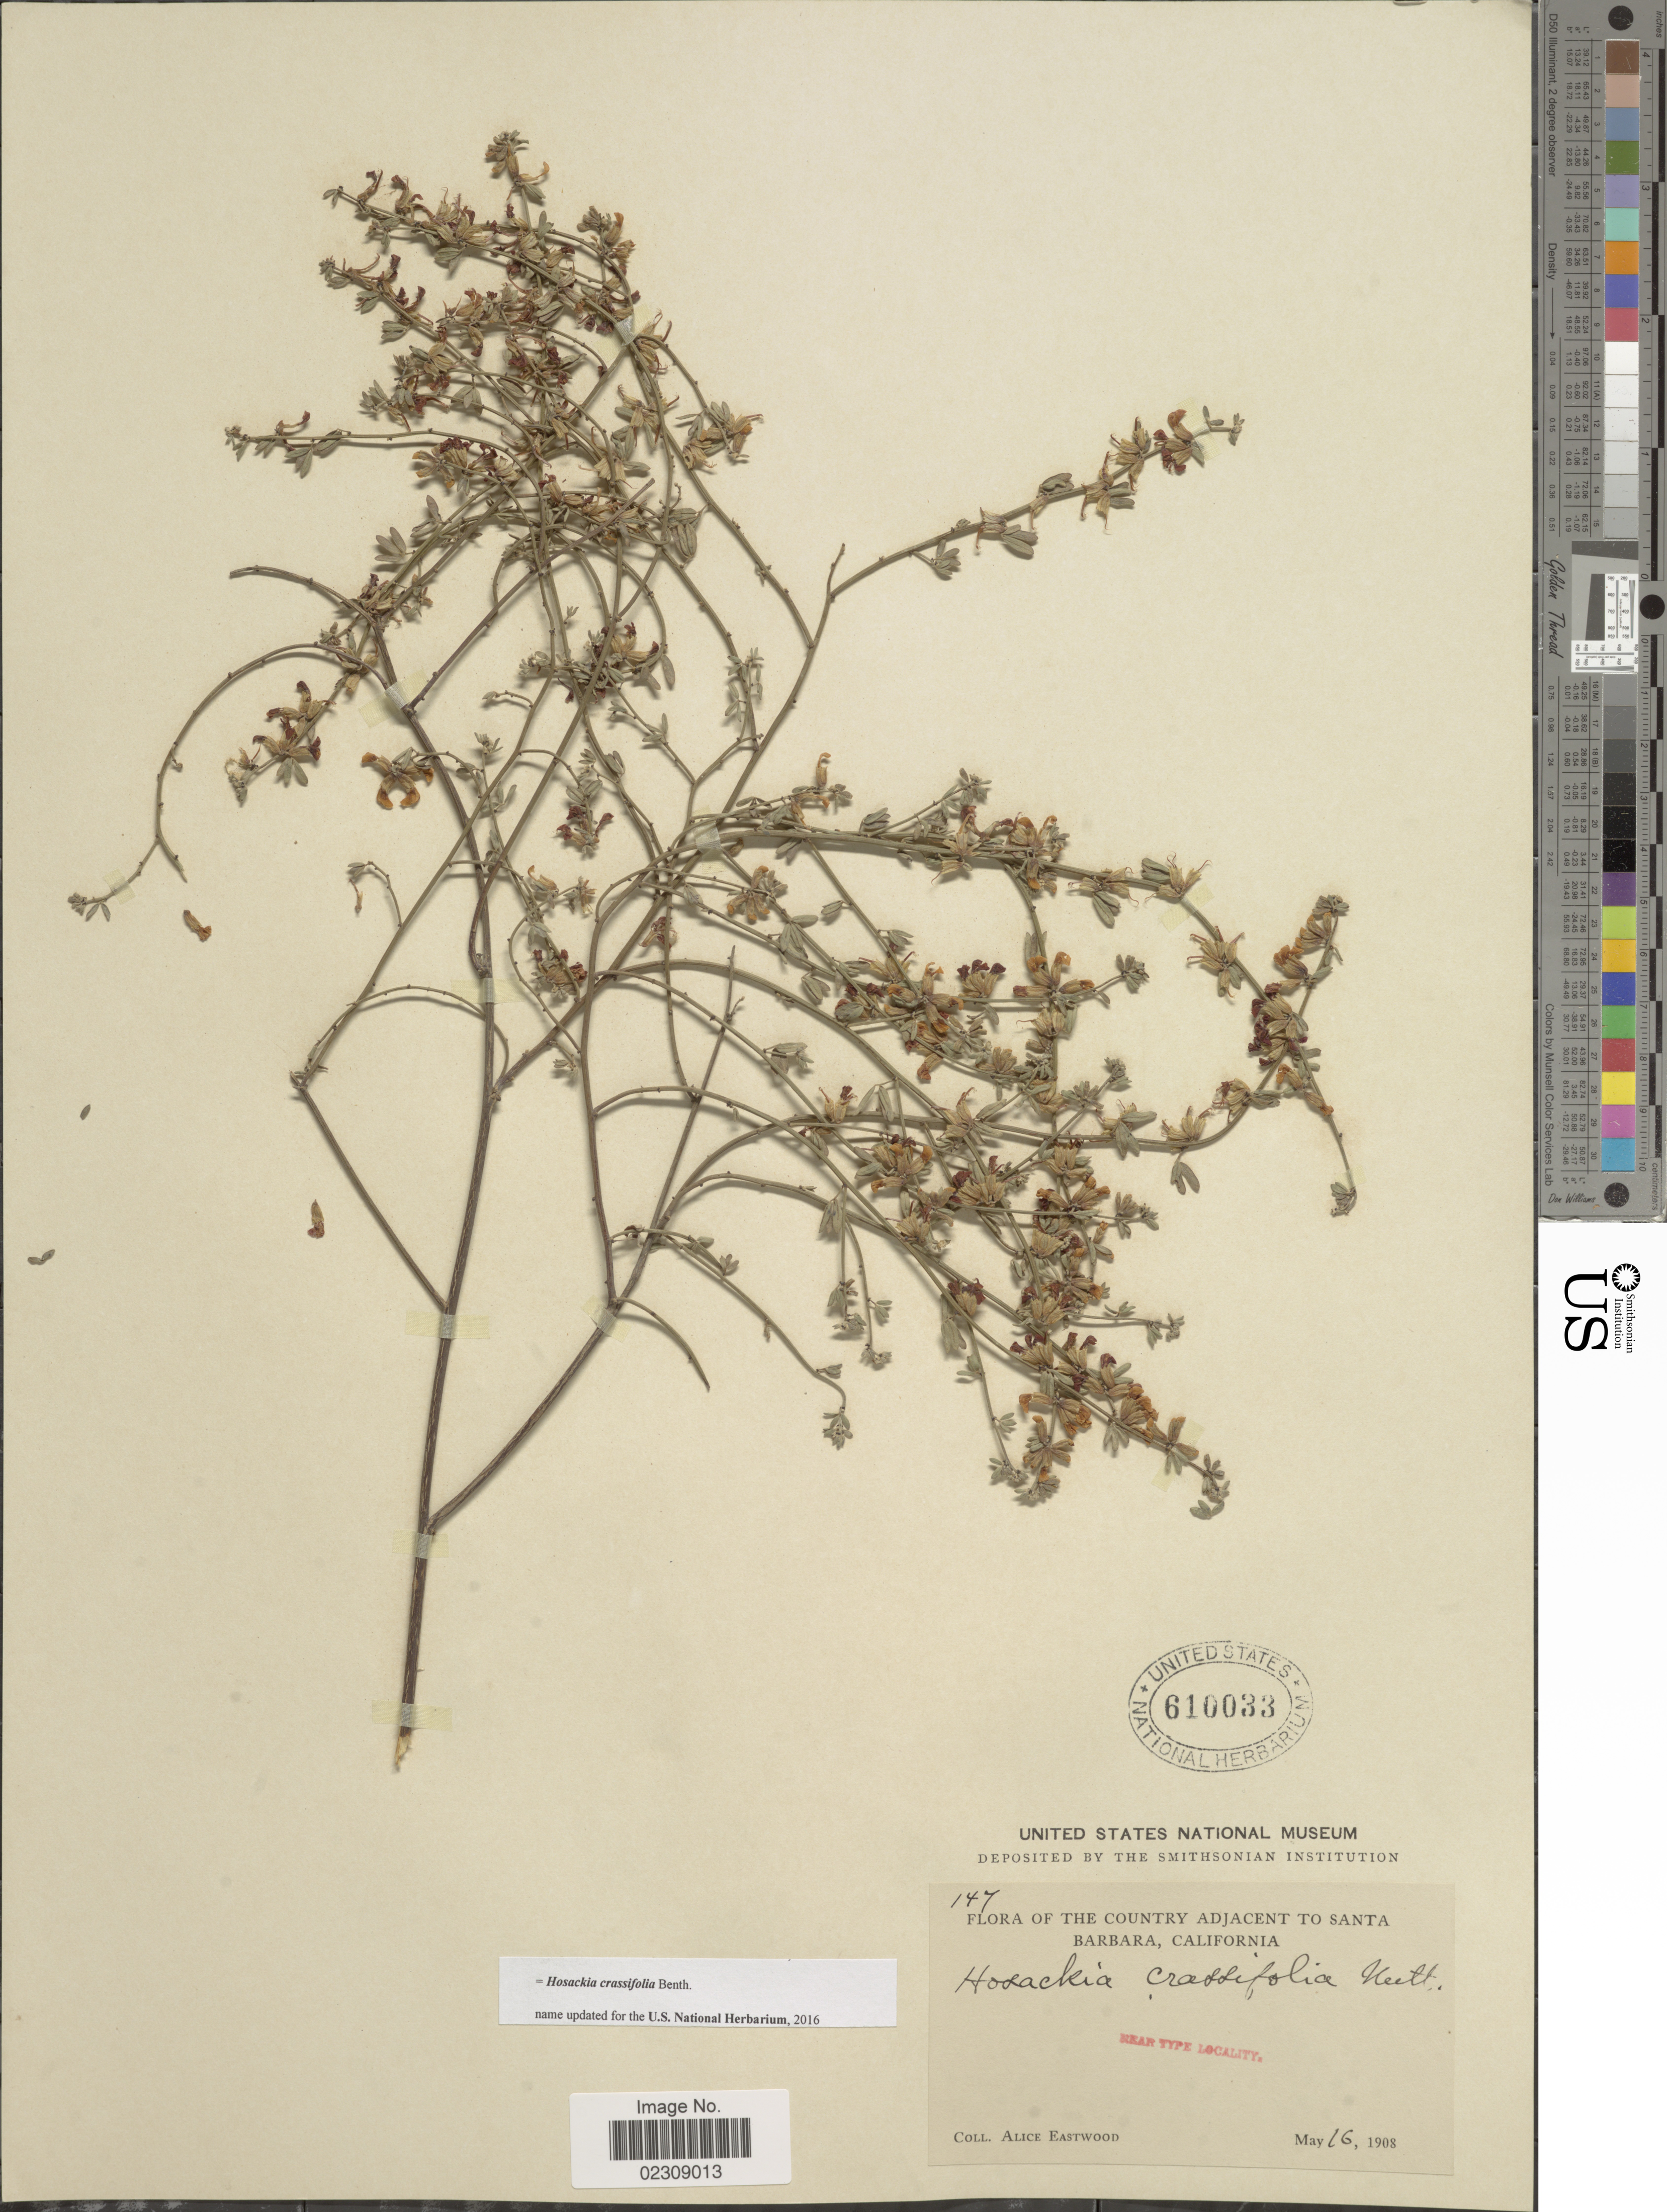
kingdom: Plantae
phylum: Tracheophyta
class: Magnoliopsida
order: Fabales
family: Fabaceae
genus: Hosackia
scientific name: Hosackia crassifolia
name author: Benth.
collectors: A. Eastwood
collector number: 147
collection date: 1908-05-16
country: United States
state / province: California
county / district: Santa Barbara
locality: Country adjacent to Santa Barbara.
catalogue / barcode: US 610033